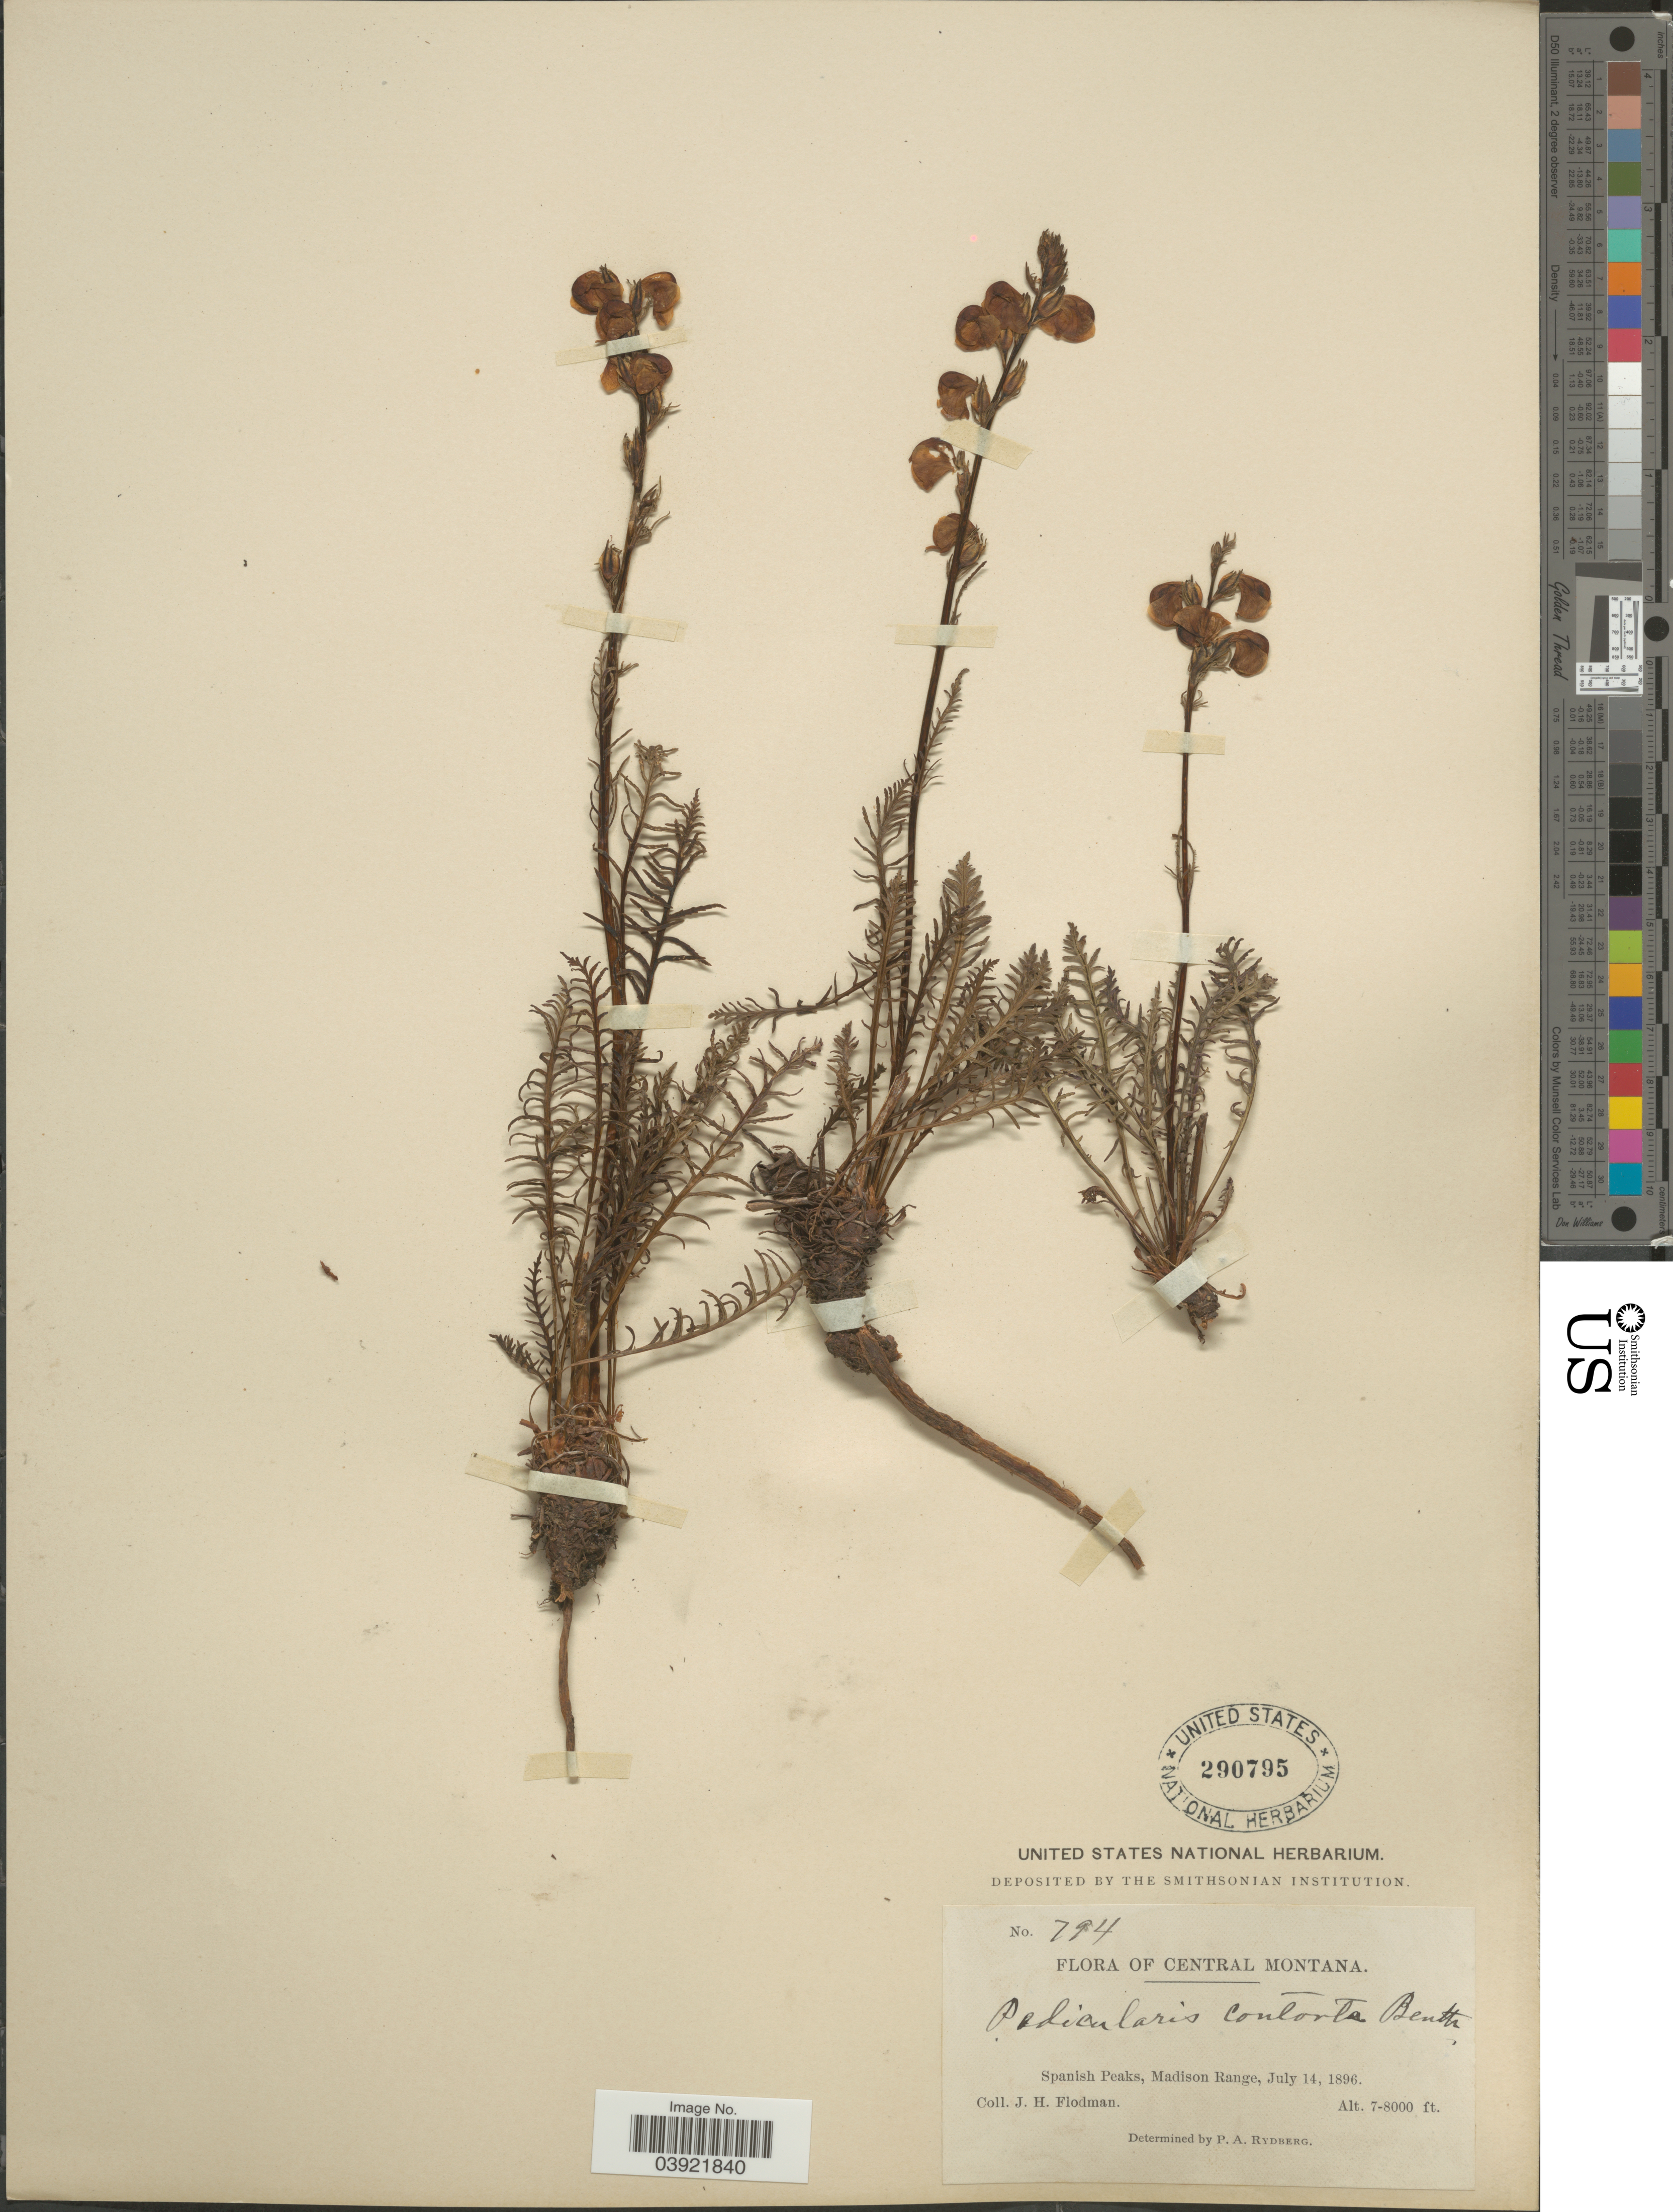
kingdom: Plantae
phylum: Tracheophyta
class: Magnoliopsida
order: Lamiales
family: Orobanchaceae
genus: Pedicularis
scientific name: Pedicularis contorta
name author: Benth.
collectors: J. Flodman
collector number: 794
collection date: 1896-07-14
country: United States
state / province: Montana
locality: Central Montana. Spanish Peaks, Madison Range.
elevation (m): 2134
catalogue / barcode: US 290795